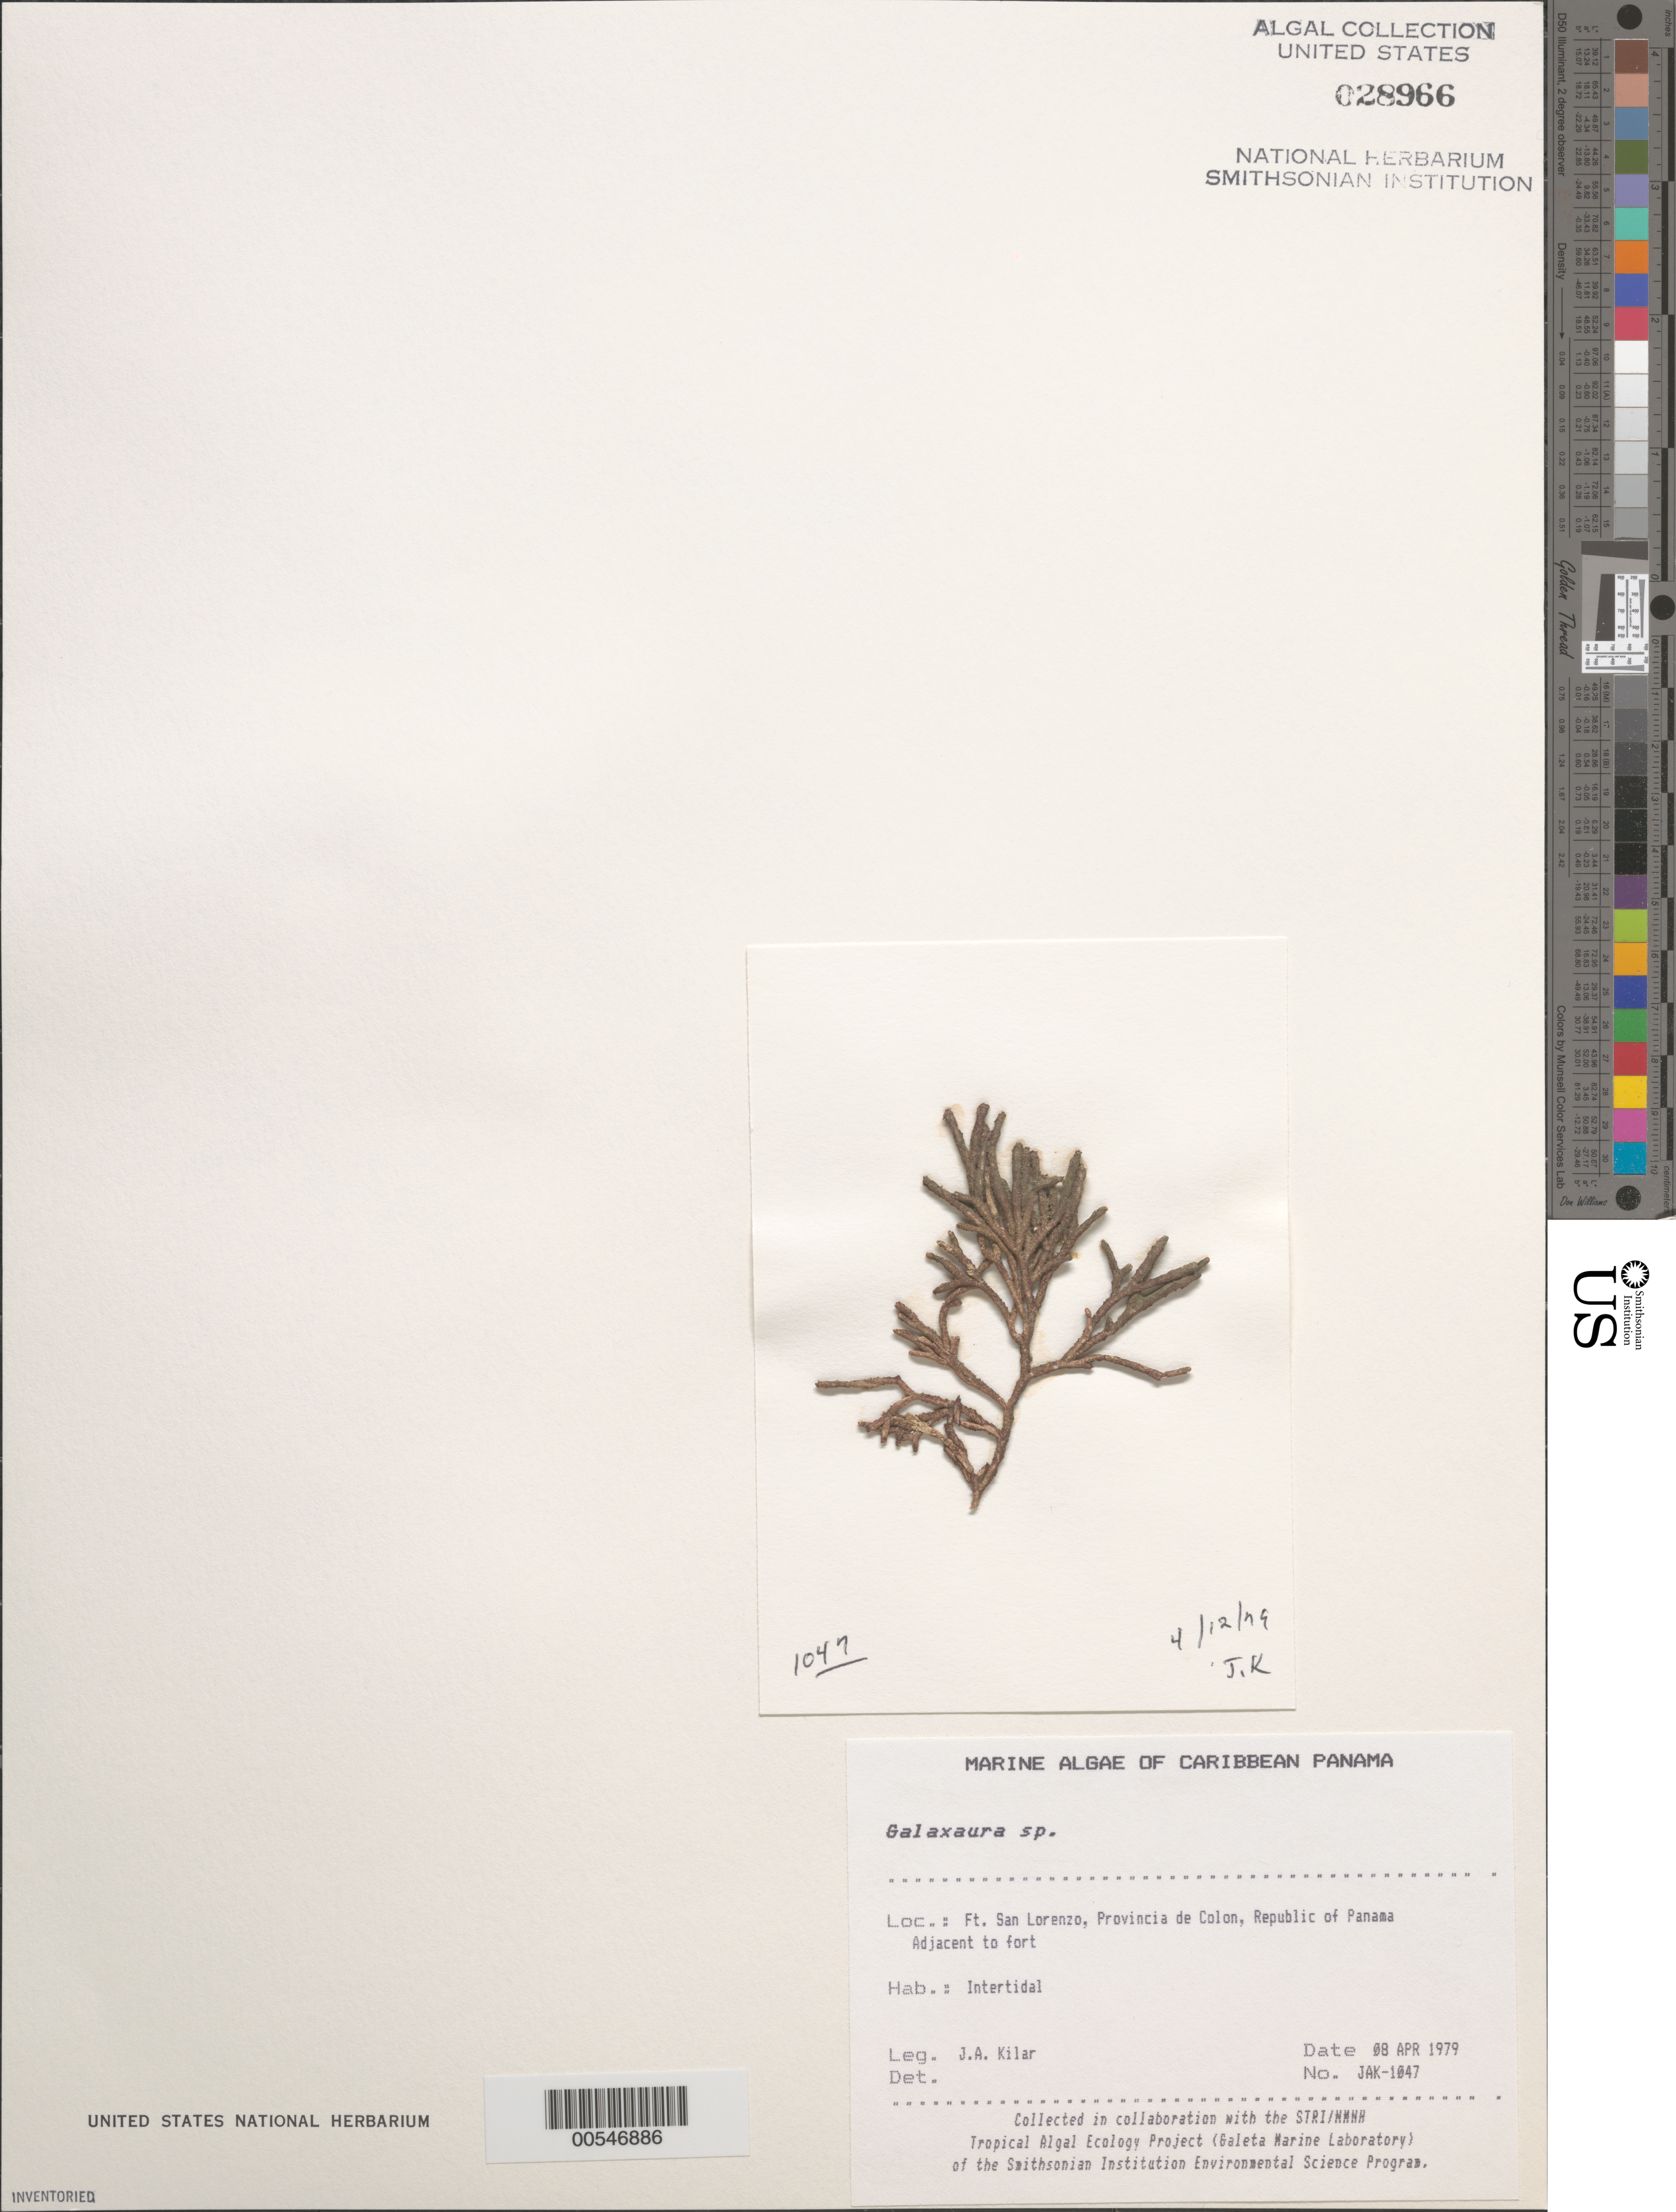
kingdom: Plantae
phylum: Rhodophyta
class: Florideophyceae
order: Nemaliales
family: Galaxauraceae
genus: Galaxaura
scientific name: Galaxaura sp.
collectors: J. A. Kilar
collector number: JAK-1047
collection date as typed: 08 Apr 1979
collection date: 1979-04-08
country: Panama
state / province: Colón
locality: Fort San Lorenzo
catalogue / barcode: US 28966